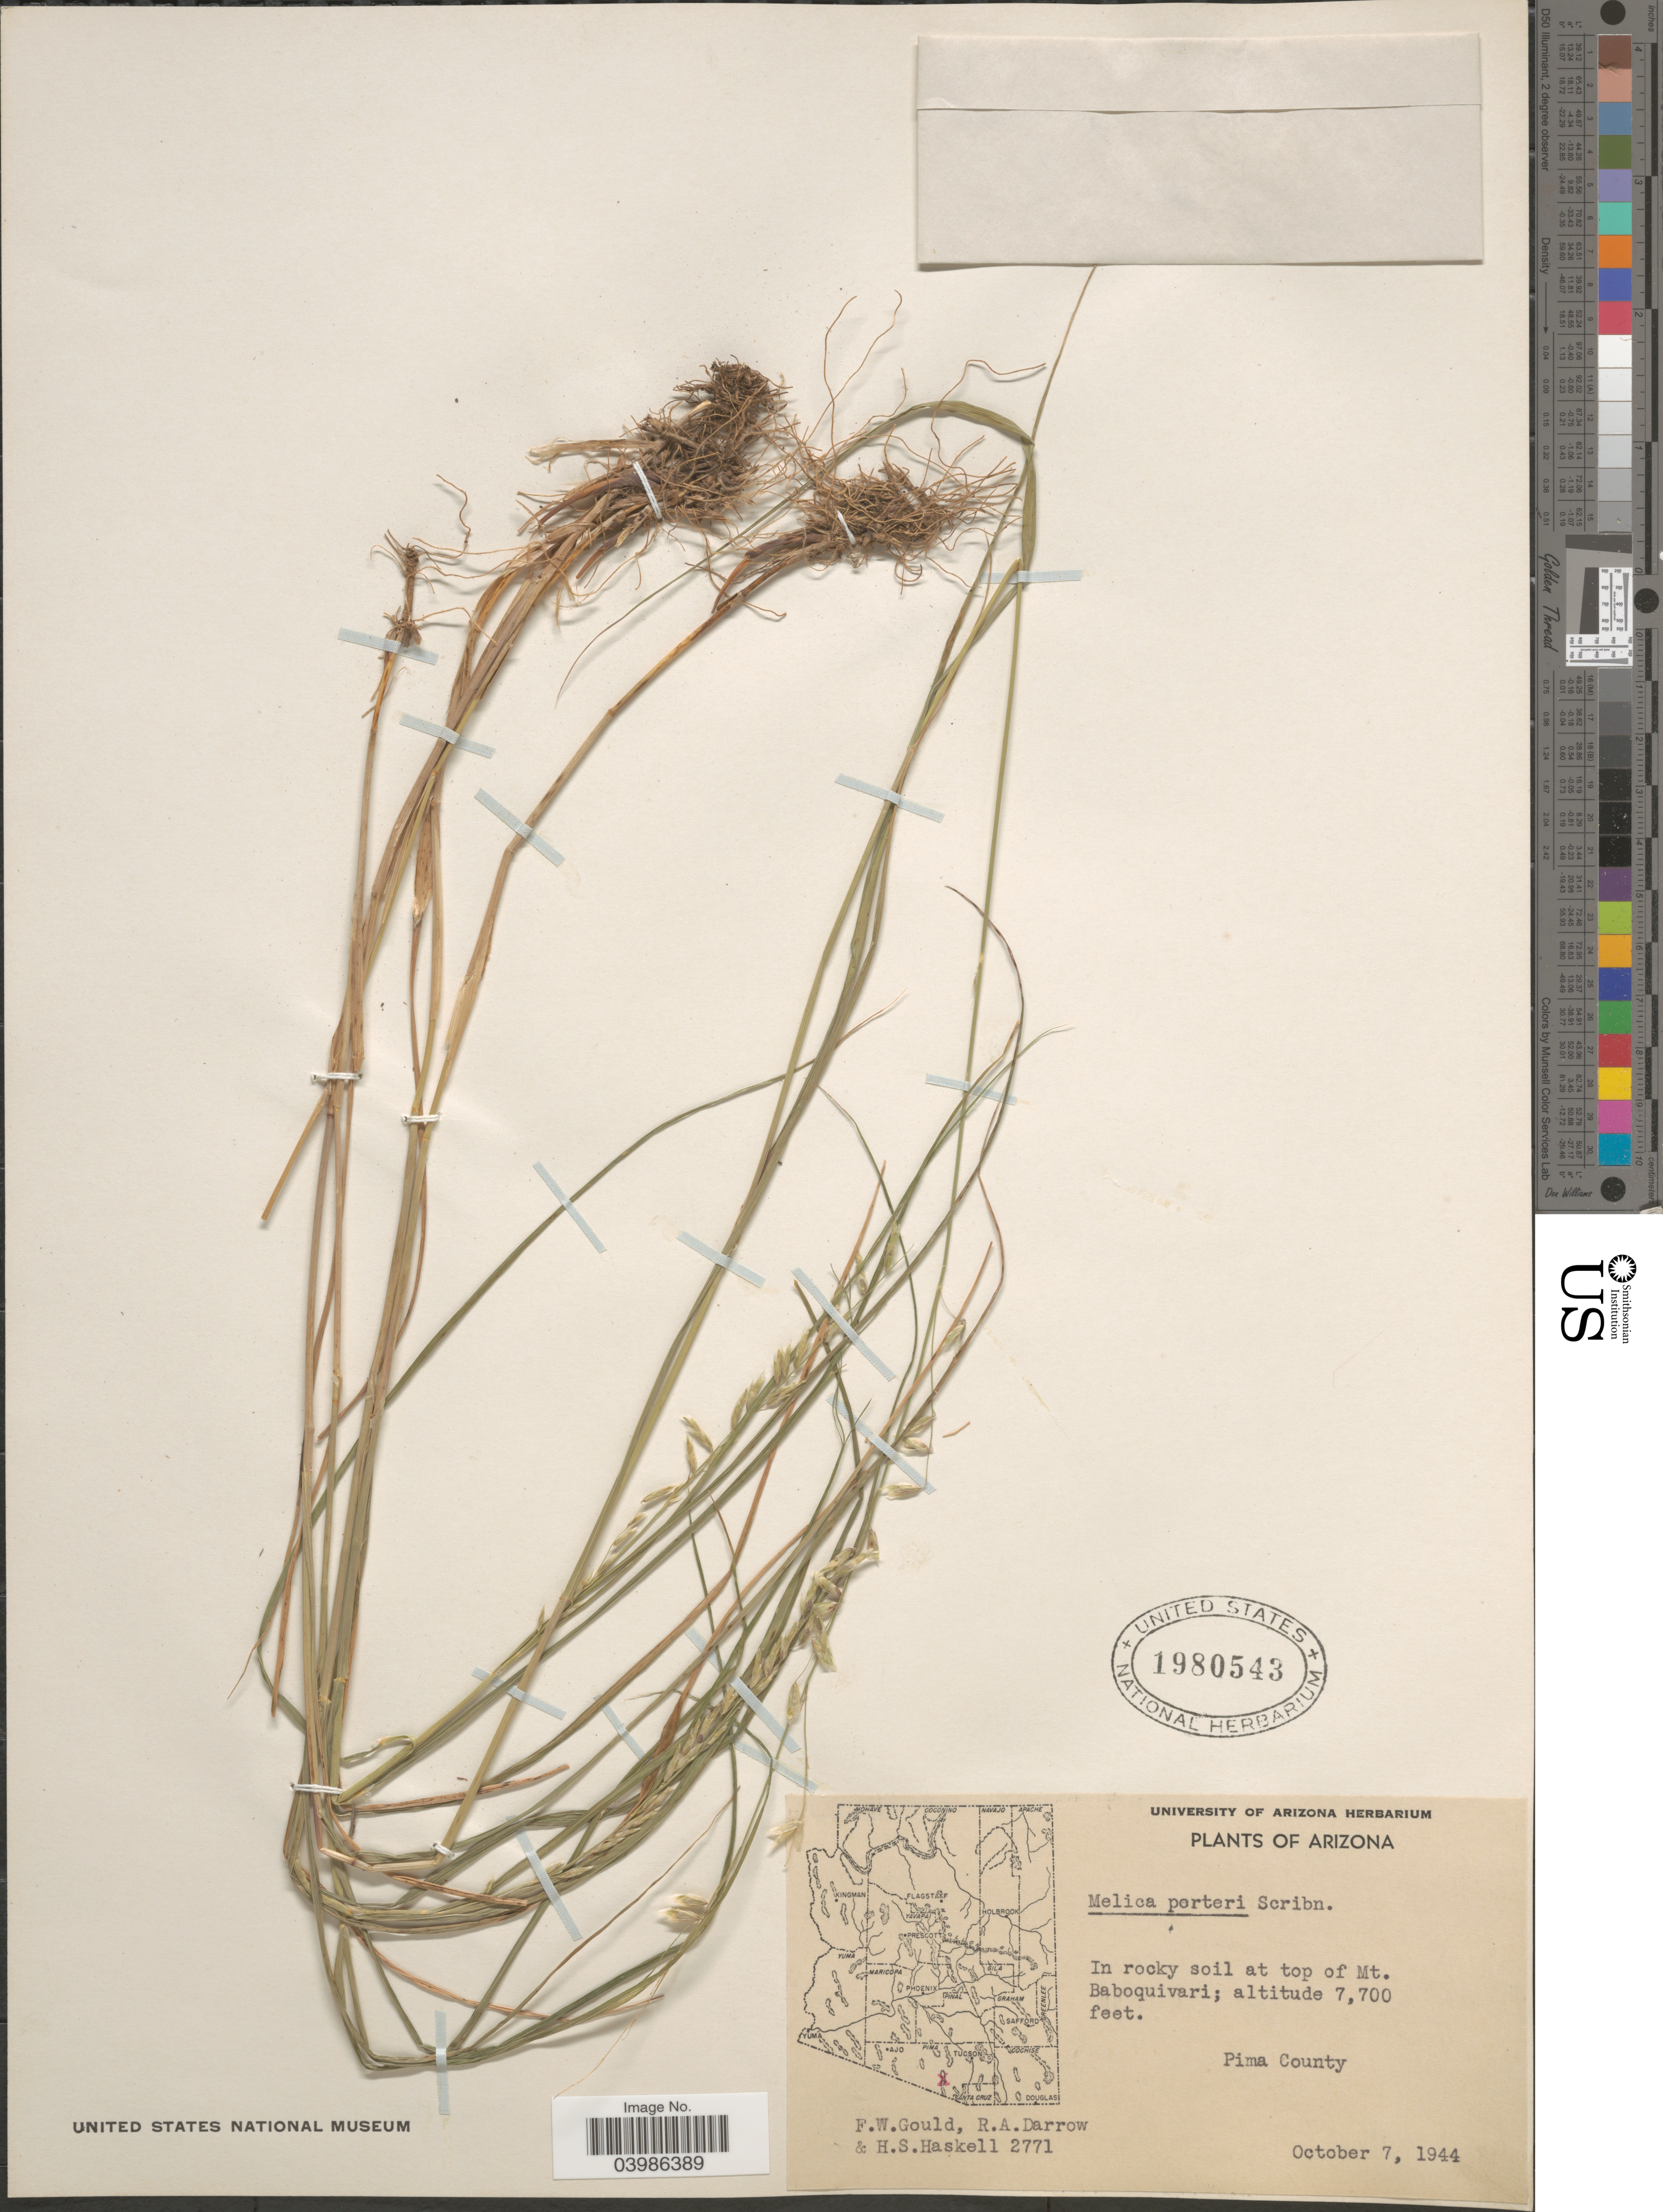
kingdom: Plantae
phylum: Tracheophyta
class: Liliopsida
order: Poales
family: Poaceae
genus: Melica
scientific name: Melica porteri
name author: Scribn.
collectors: F. W. Gould, R. A. Darrow & H. Haskell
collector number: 2771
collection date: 1944-10-07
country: United States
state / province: Arizona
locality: In rocky soil at top of Mt. Baboquivari. Pima County.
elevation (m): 2347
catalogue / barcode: US 1980543